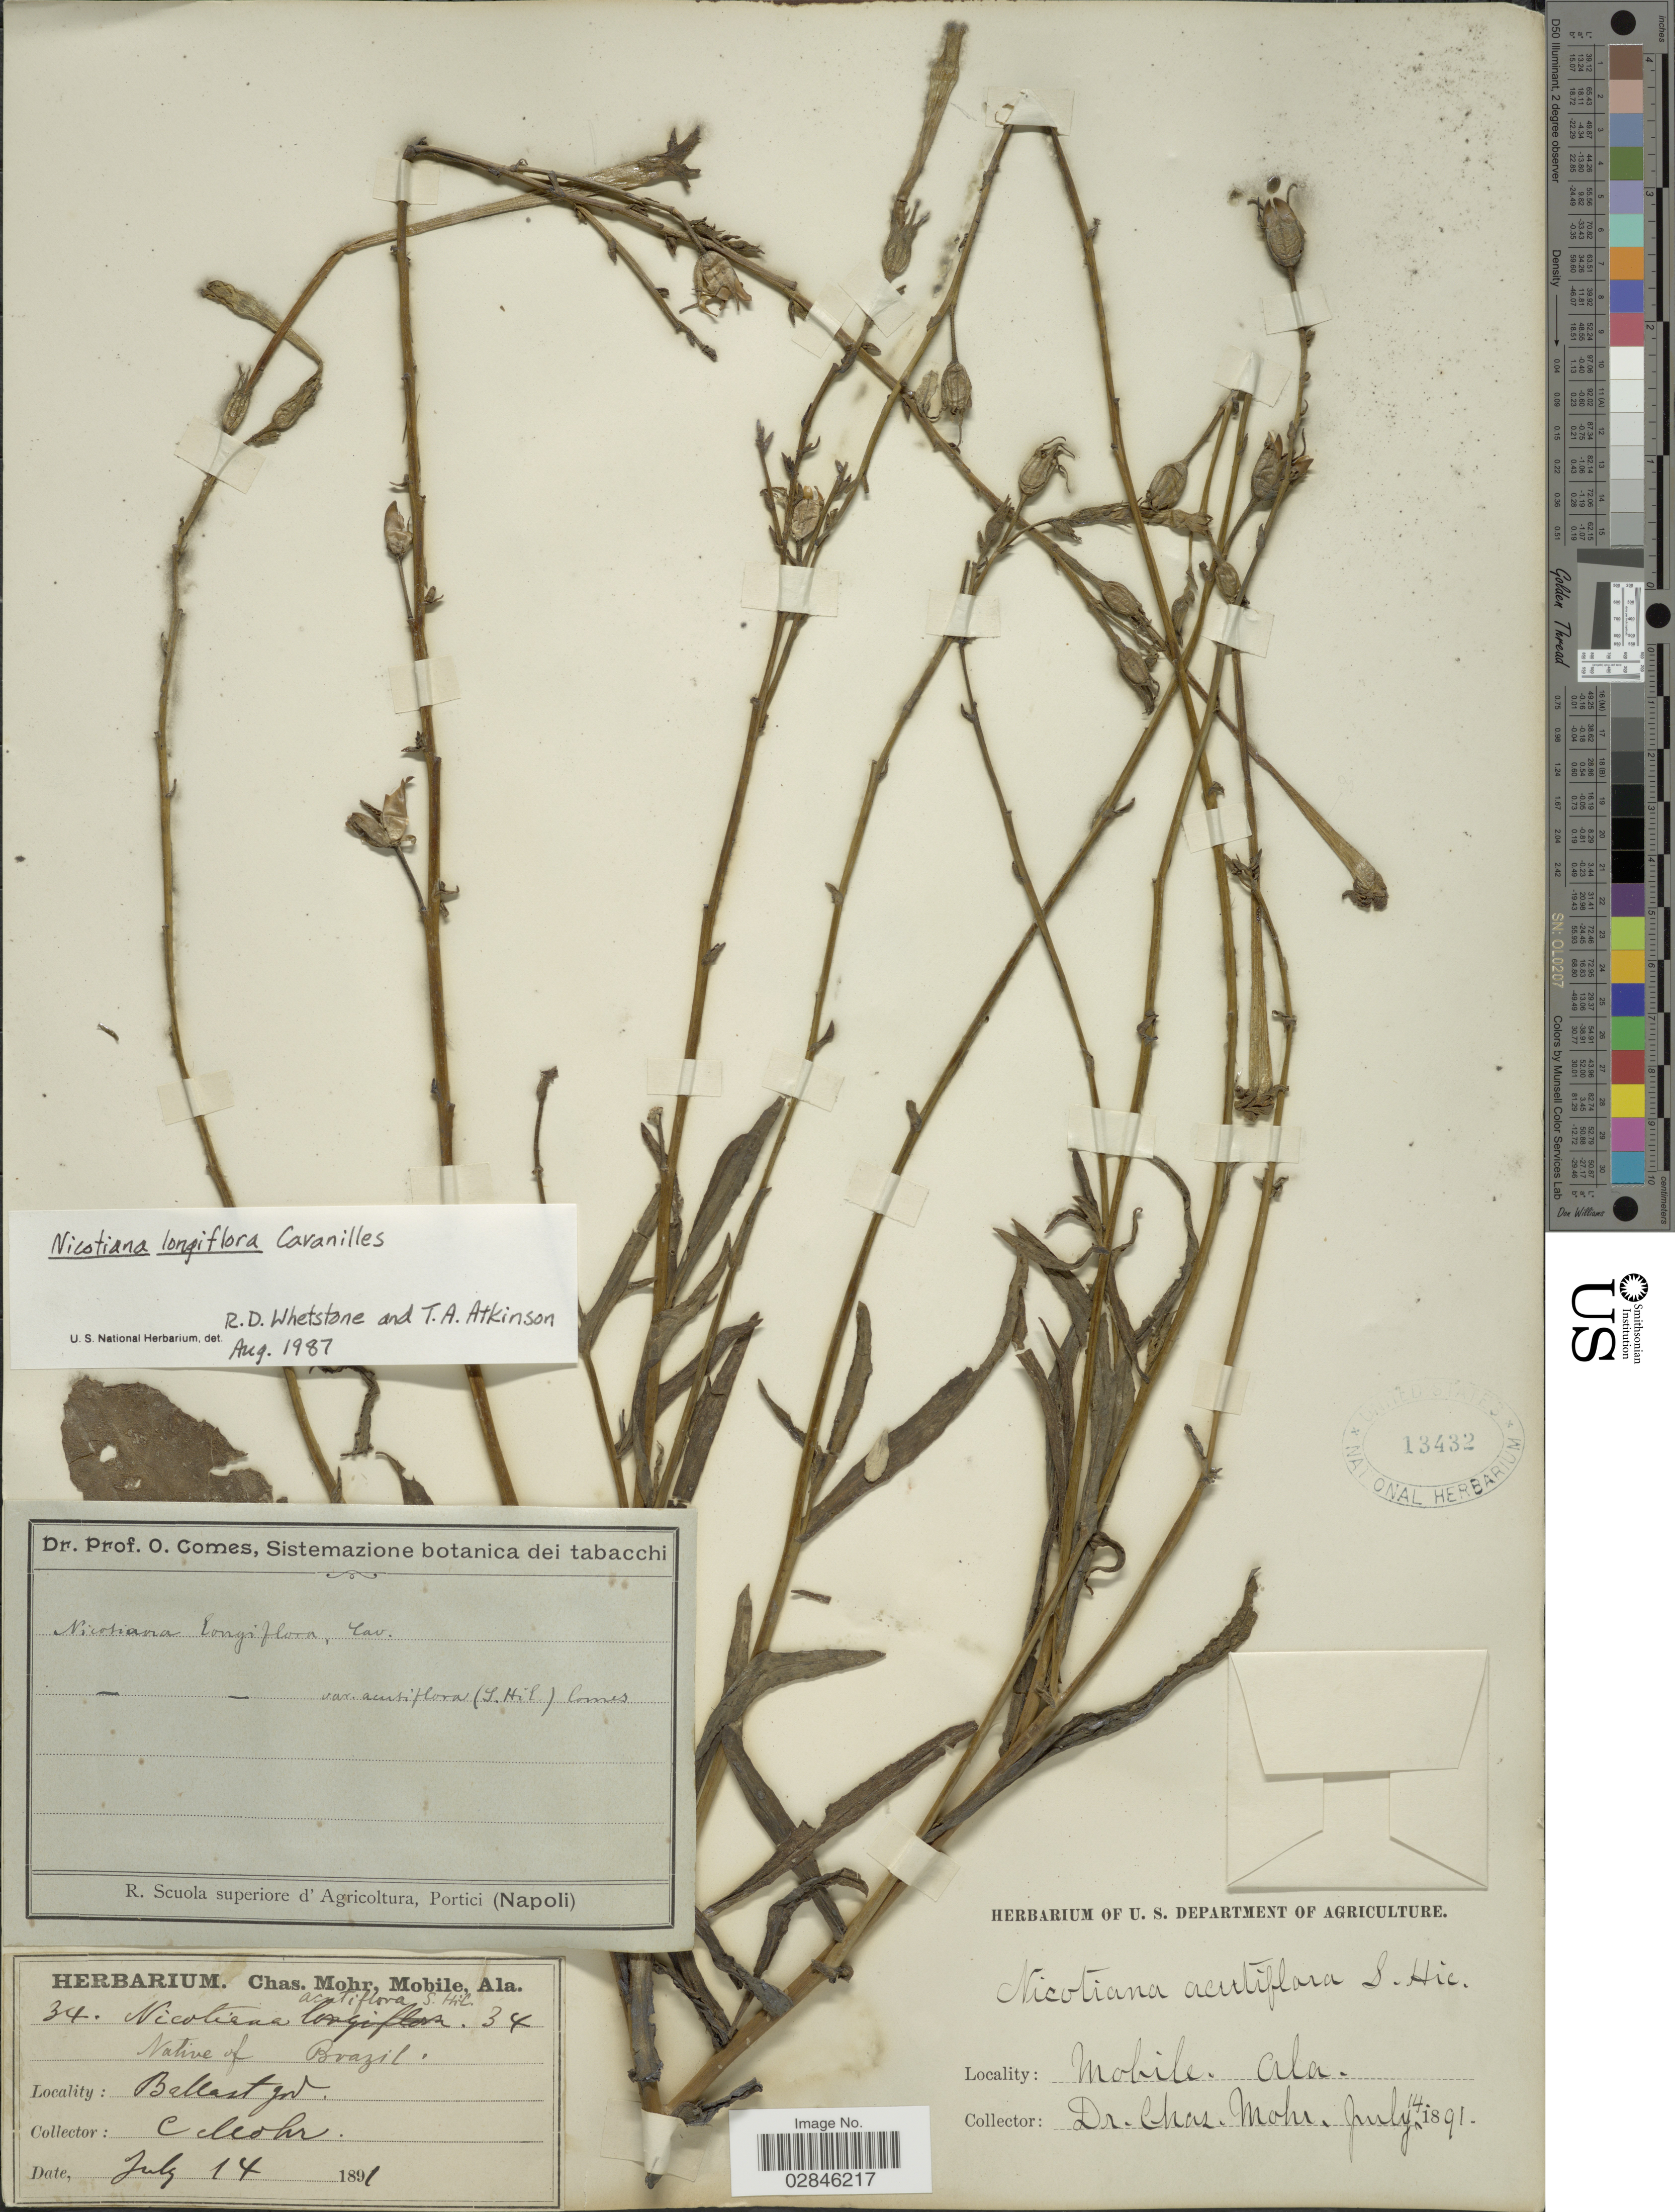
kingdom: Plantae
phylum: Tracheophyta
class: Magnoliopsida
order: Solanales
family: Solanaceae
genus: Nicotiana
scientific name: Nicotiana longiflora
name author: Cav.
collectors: Mohr, C. T. (herbarium)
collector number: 34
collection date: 1891-07-14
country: United States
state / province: Alabama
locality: Mobile. Ala.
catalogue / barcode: US 13432